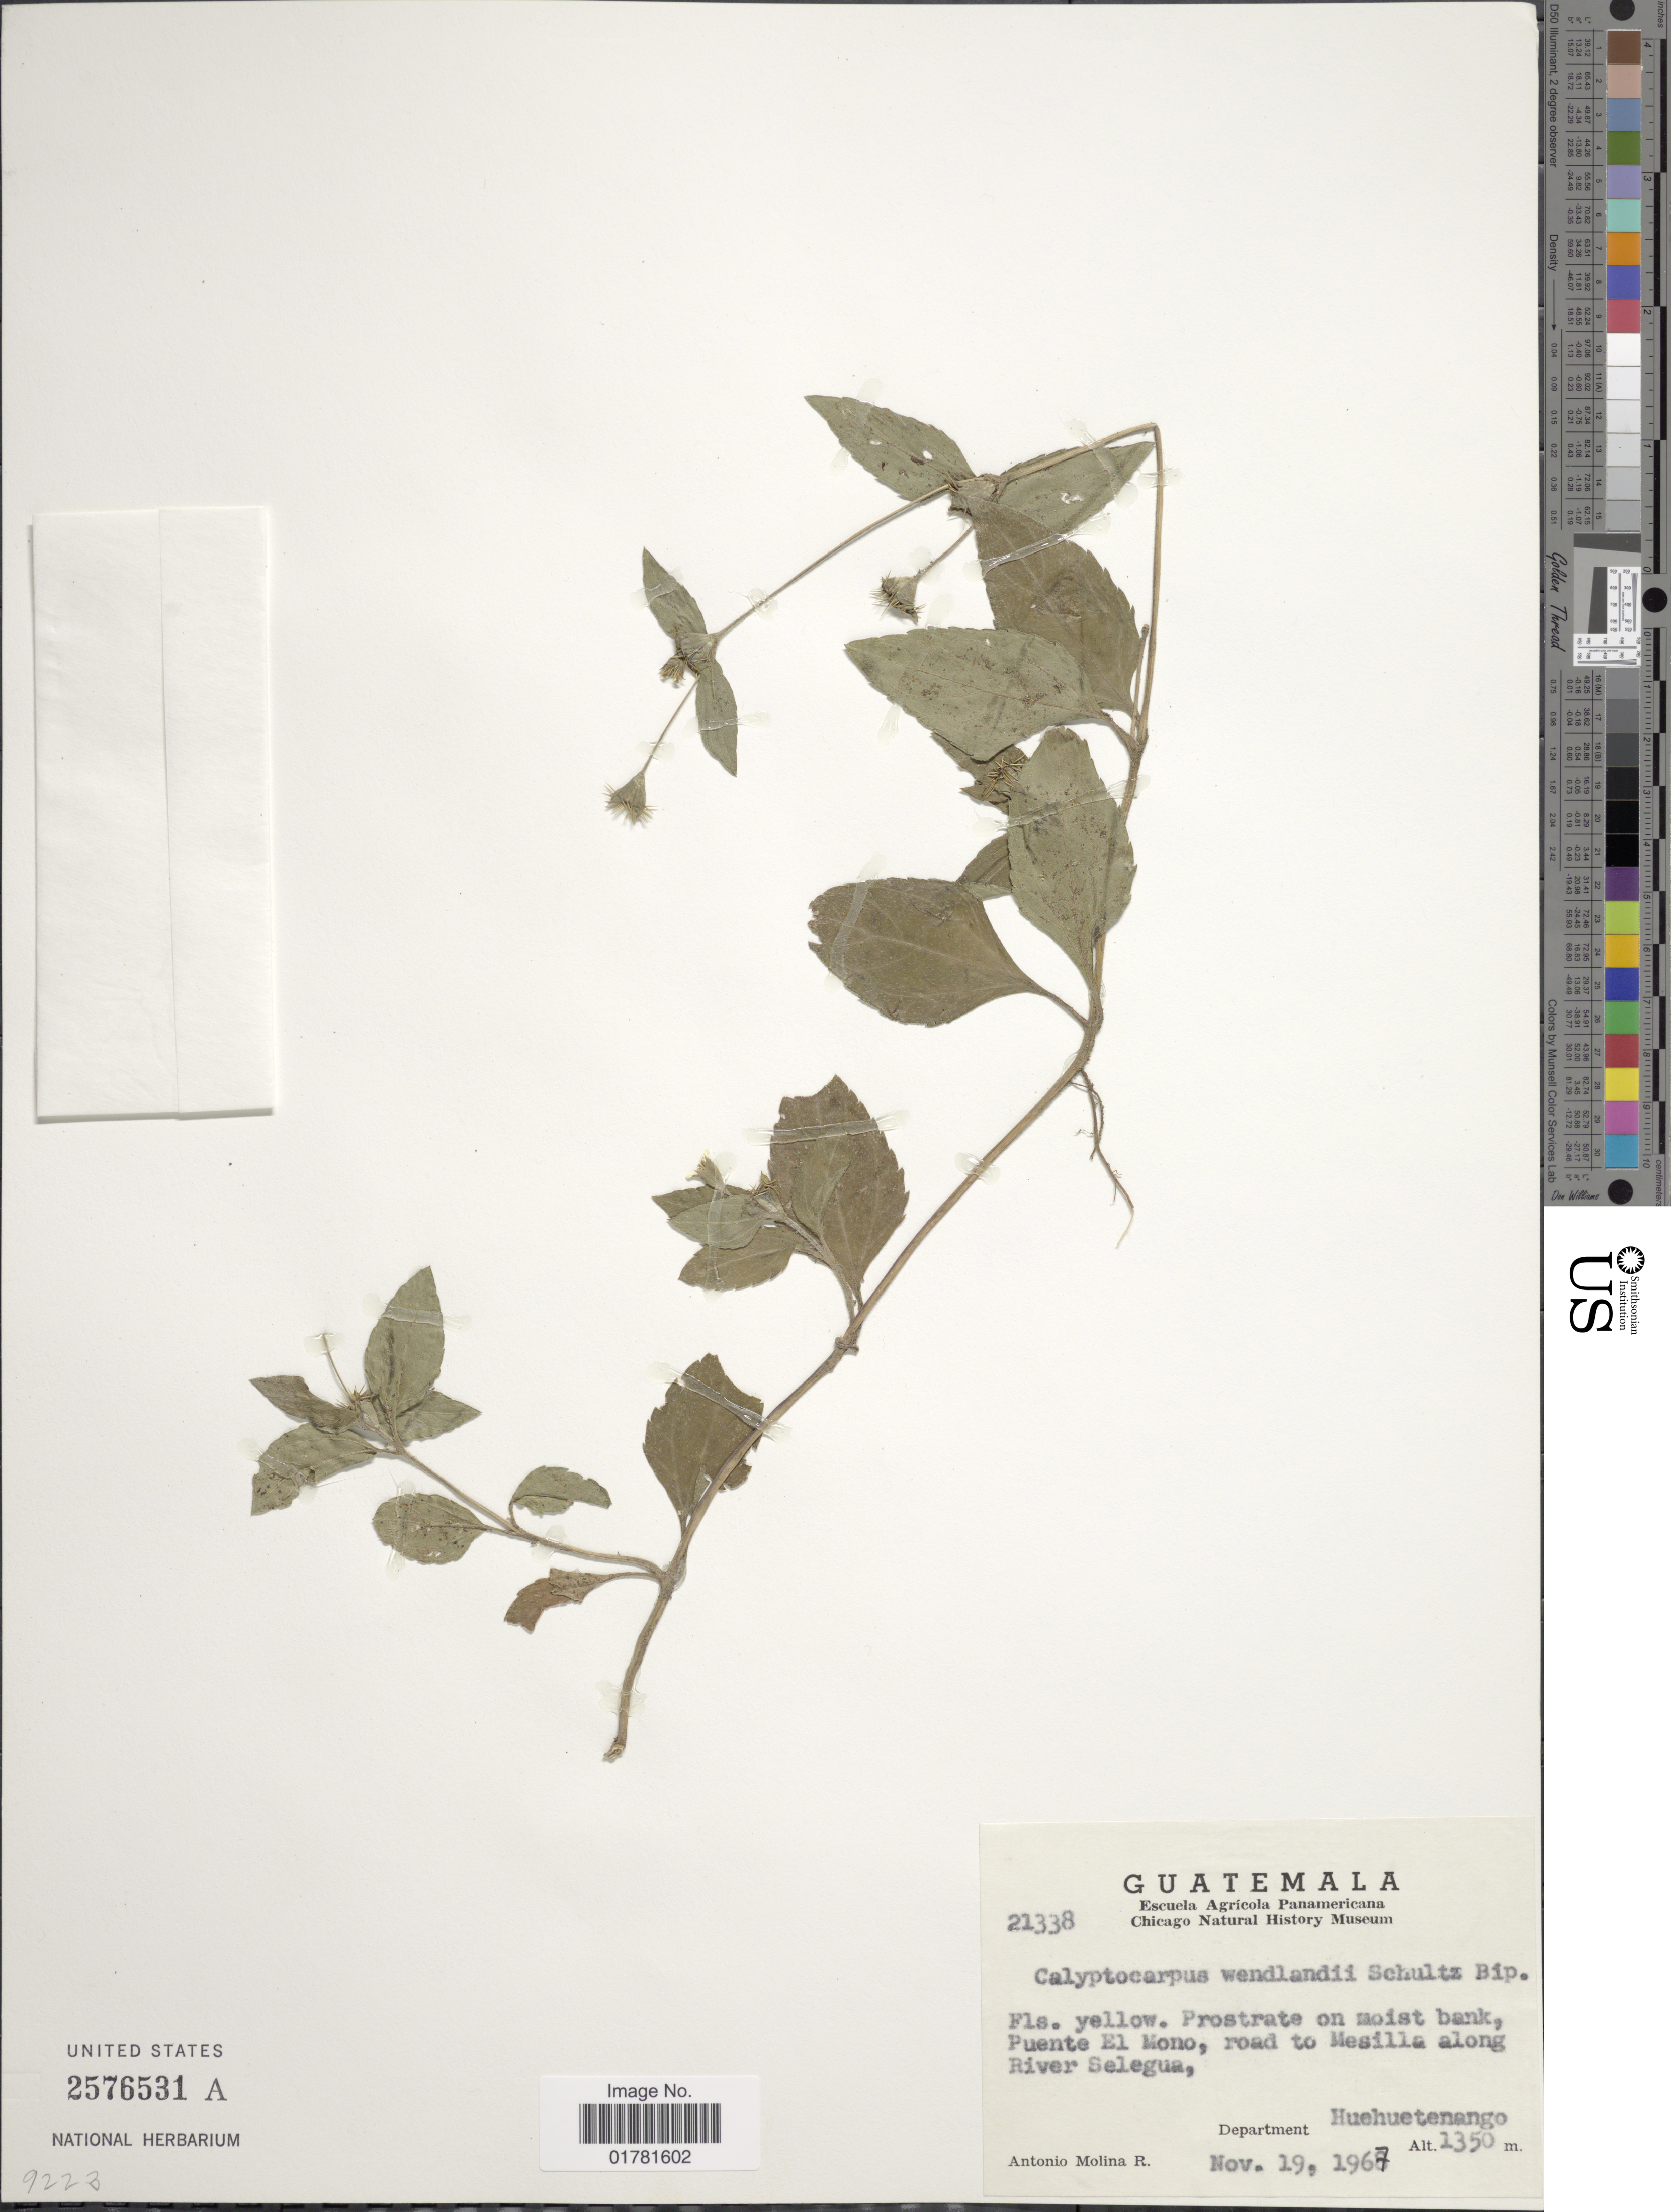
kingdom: Plantae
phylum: Tracheophyta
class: Magnoliopsida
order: Asterales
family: Asteraceae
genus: Calyptocarpus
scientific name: Calyptocarpus wendlandii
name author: Sch. Bip.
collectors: A. Molina R.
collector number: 21338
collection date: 1967-11-19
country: Guatemala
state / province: Huehuetenango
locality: Puente El Mono, road to mesilla along River Selegua, Department Huehuetenango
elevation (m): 1350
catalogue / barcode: US 2576531A